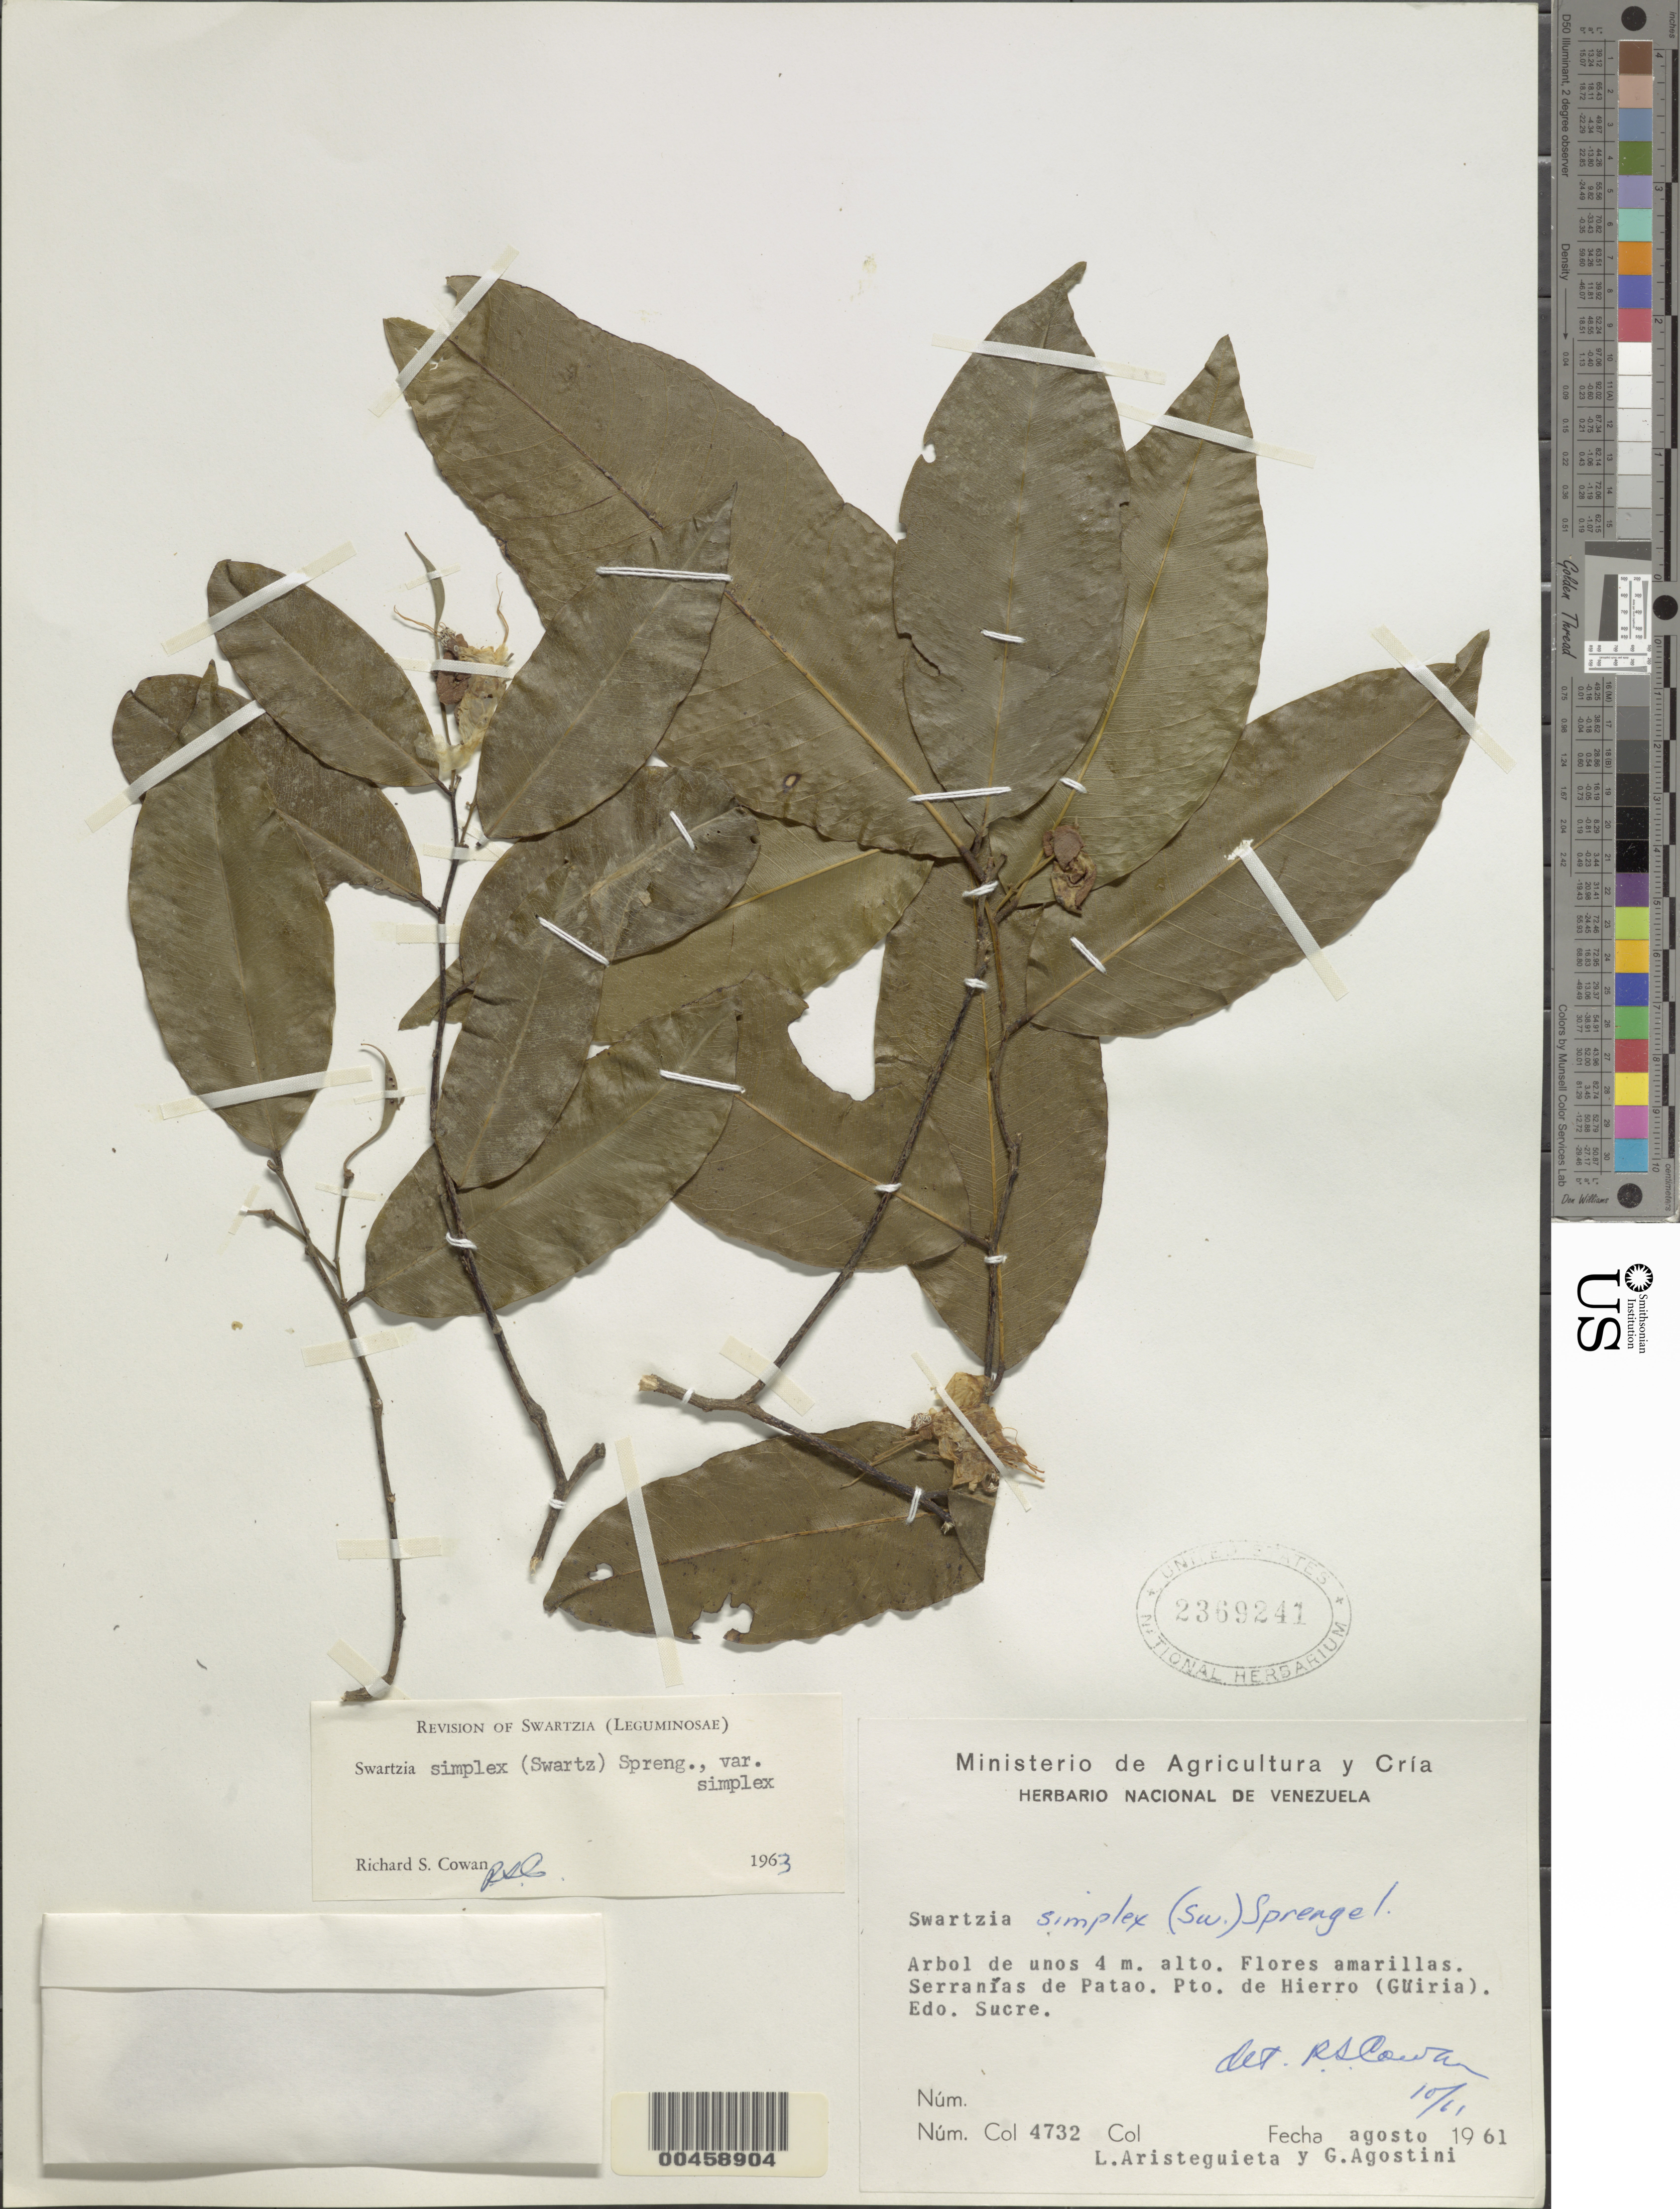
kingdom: Plantae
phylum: Tracheophyta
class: Magnoliopsida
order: Fabales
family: Fabaceae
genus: Swartzia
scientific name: Swartzia simplex var. simplex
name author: (Sw.) Spreng.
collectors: L. Aristeguieta & G. Agostini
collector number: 4732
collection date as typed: Aug 1961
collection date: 1961-08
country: Venezuela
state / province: Sucre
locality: Pto. de hierro (guiria); serranias de patao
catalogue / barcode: US 2369241